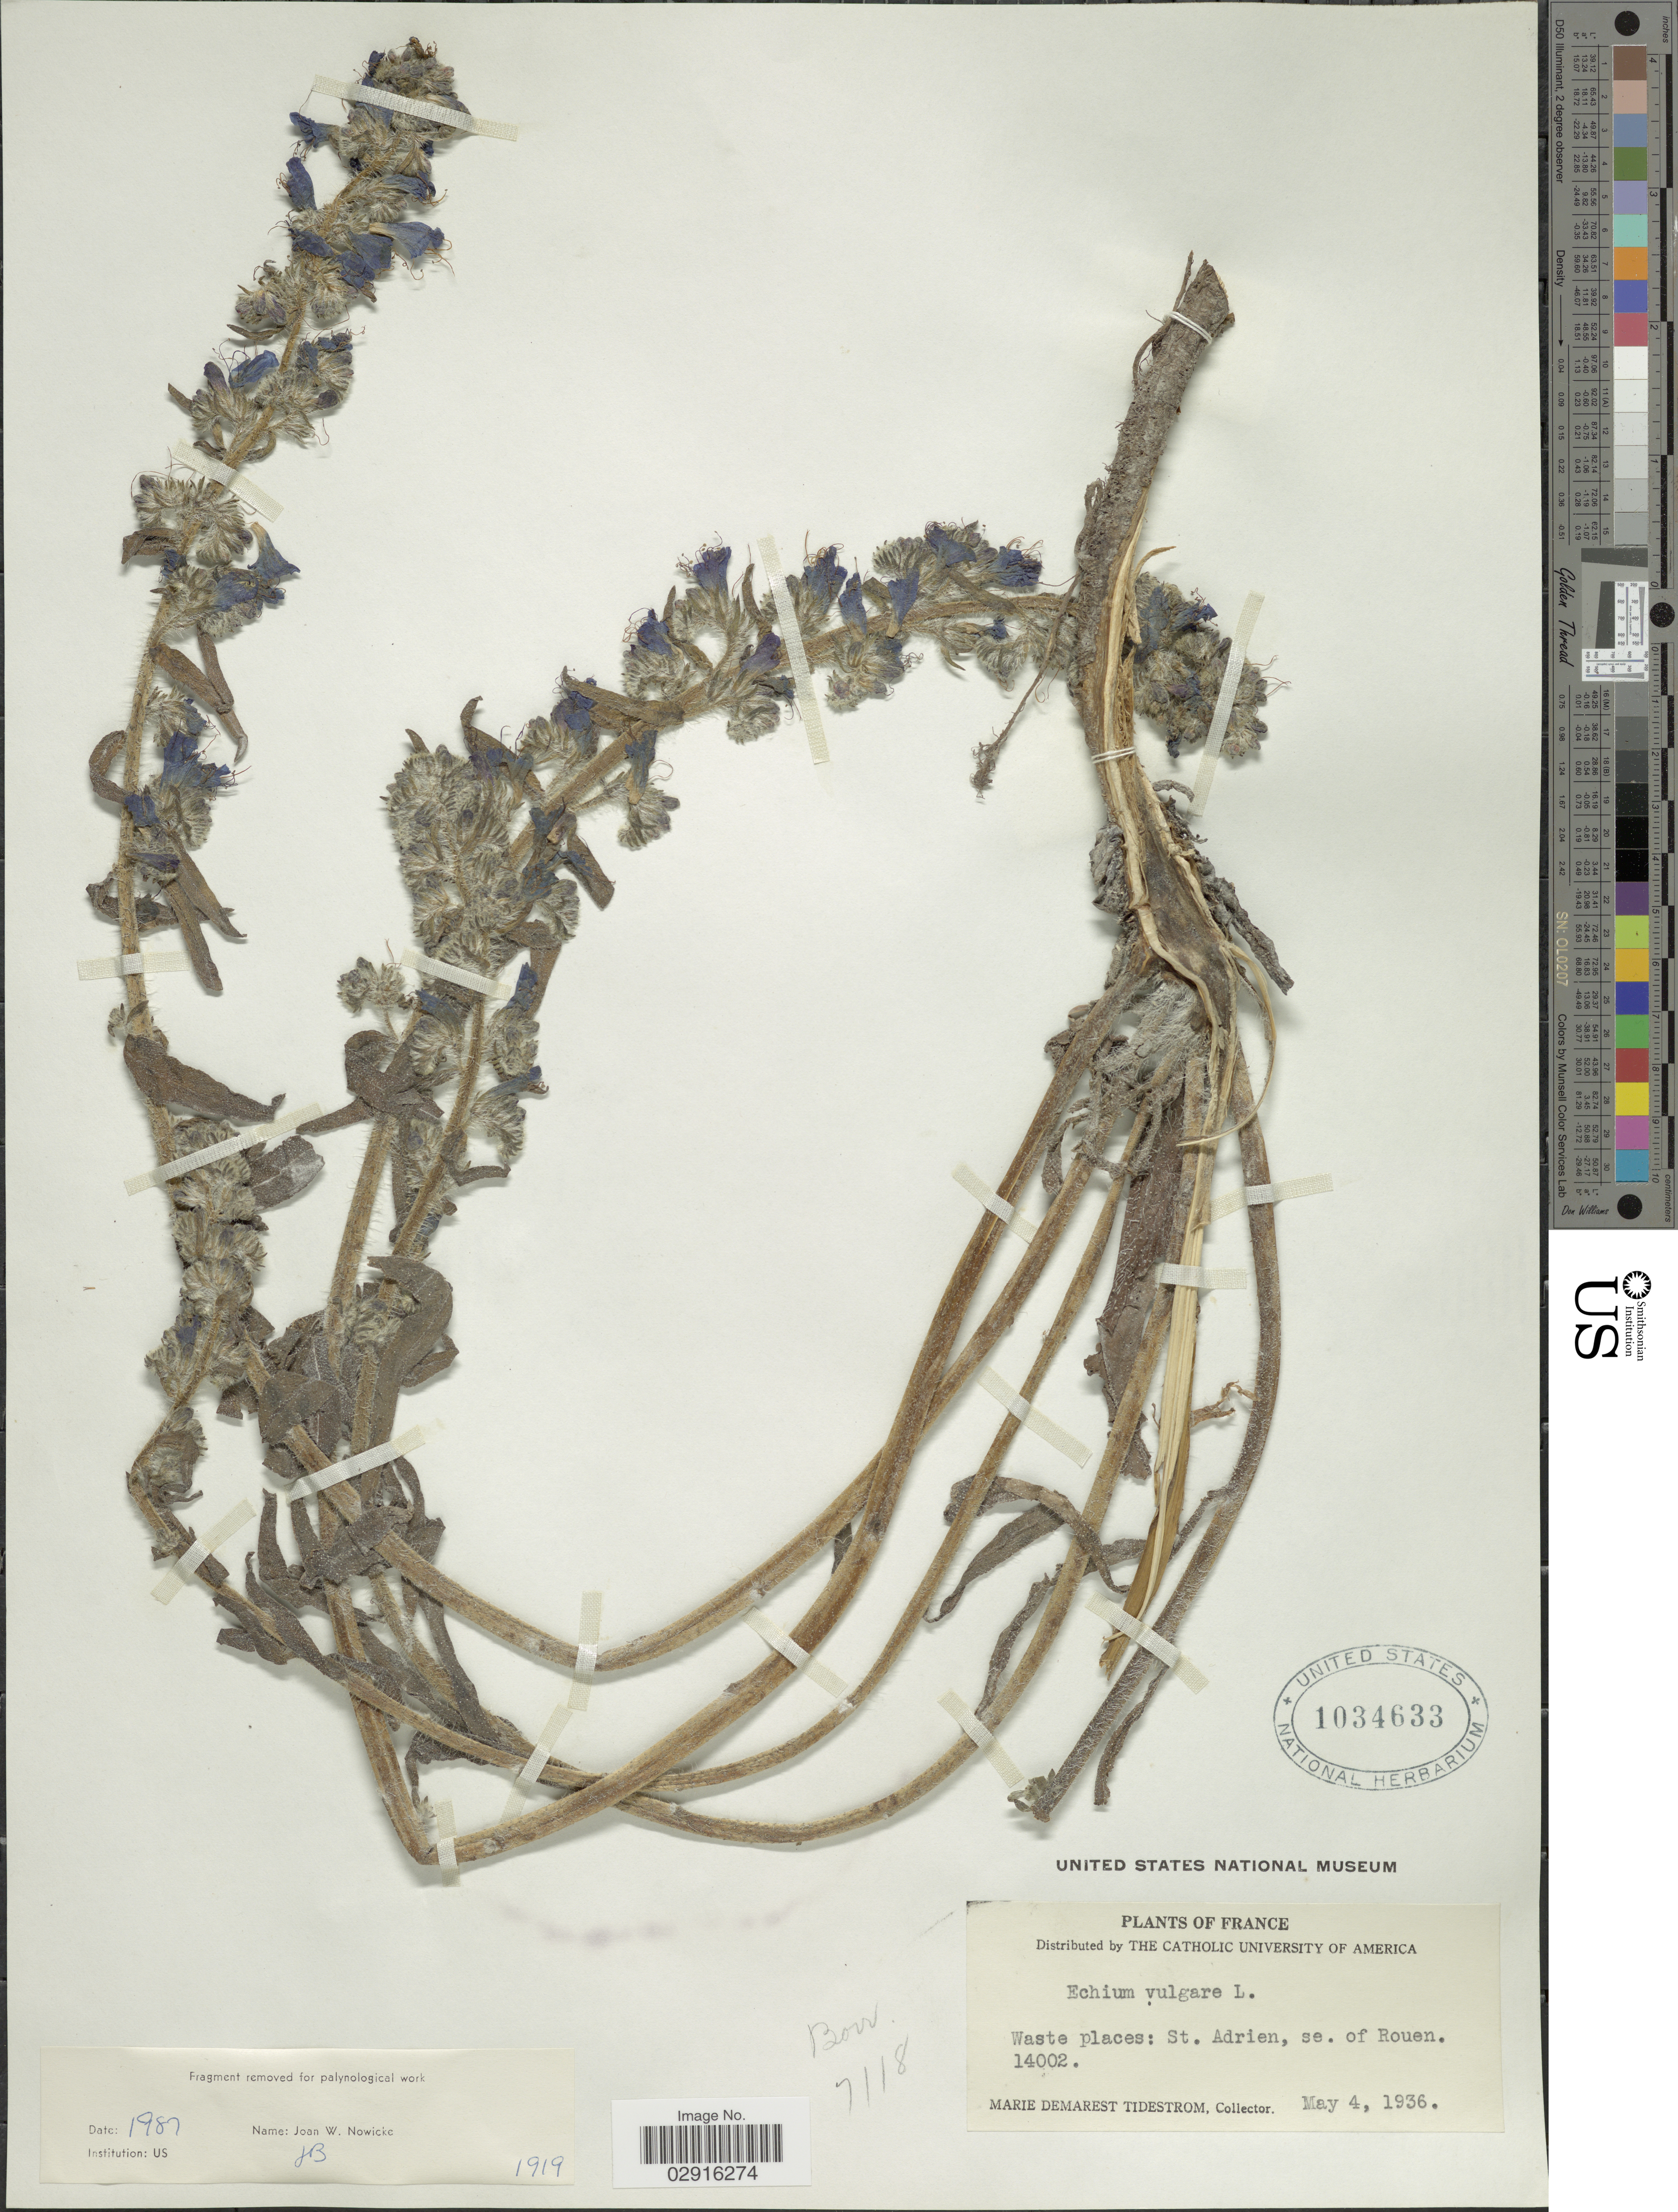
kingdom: Plantae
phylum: Tracheophyta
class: Magnoliopsida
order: Boraginales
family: Boraginaceae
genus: Echium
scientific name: Echium vulgare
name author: L.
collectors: M. Tidestrom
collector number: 14002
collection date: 1936-05-04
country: France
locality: Waste places: St. Adrien, se. of Rouen. France.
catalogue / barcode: US 1034633